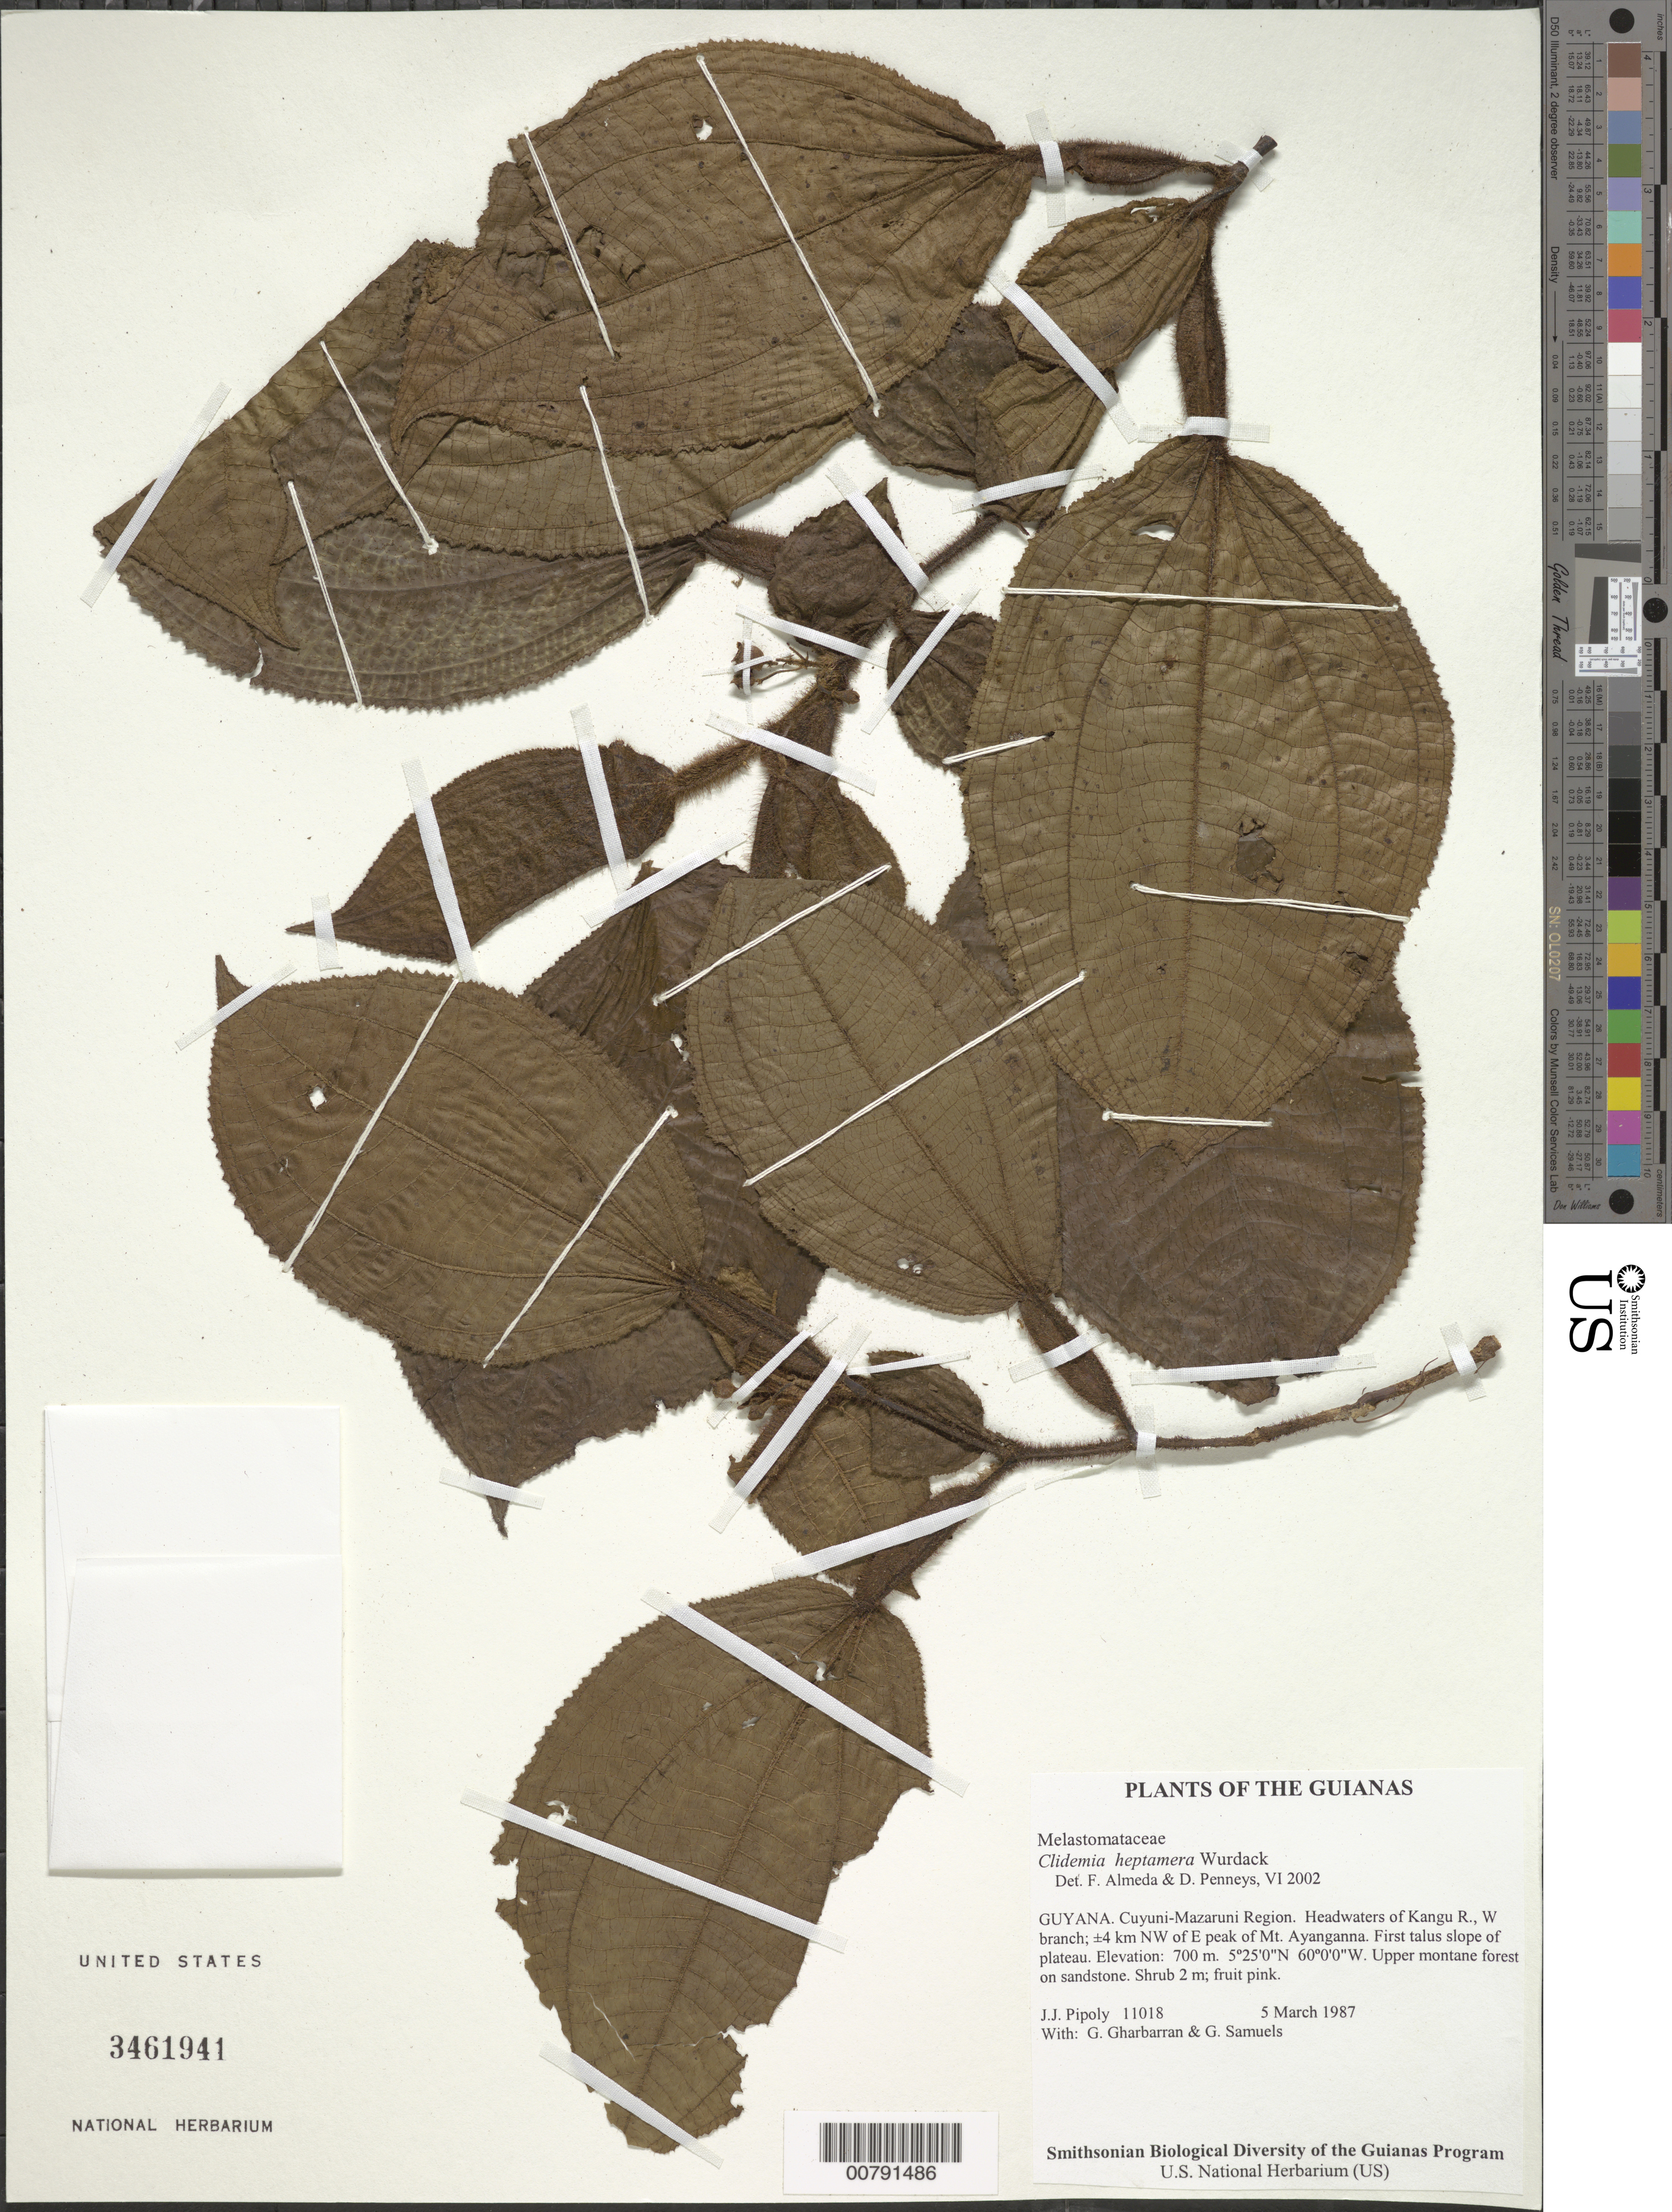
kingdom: Plantae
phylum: Tracheophyta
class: Magnoliopsida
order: Myrtales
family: Melastomataceae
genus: Clidemia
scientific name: Clidemia heptamera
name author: Wurdack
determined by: Almeda, F.; Penneys, D. S.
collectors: J. J. Pipoly, G. Gharbarran & G. Samuels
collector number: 11018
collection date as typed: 5 March 1987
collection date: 1987-03-05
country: Guyana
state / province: Cuyuni-Mazaruni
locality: Headwaters of Kangu R., W branch; ±4 km NW of E peak of Mt. Ayanganna. First talus slope of plateau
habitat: Upper montane forest on sandstone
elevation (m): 700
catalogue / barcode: US 3461941